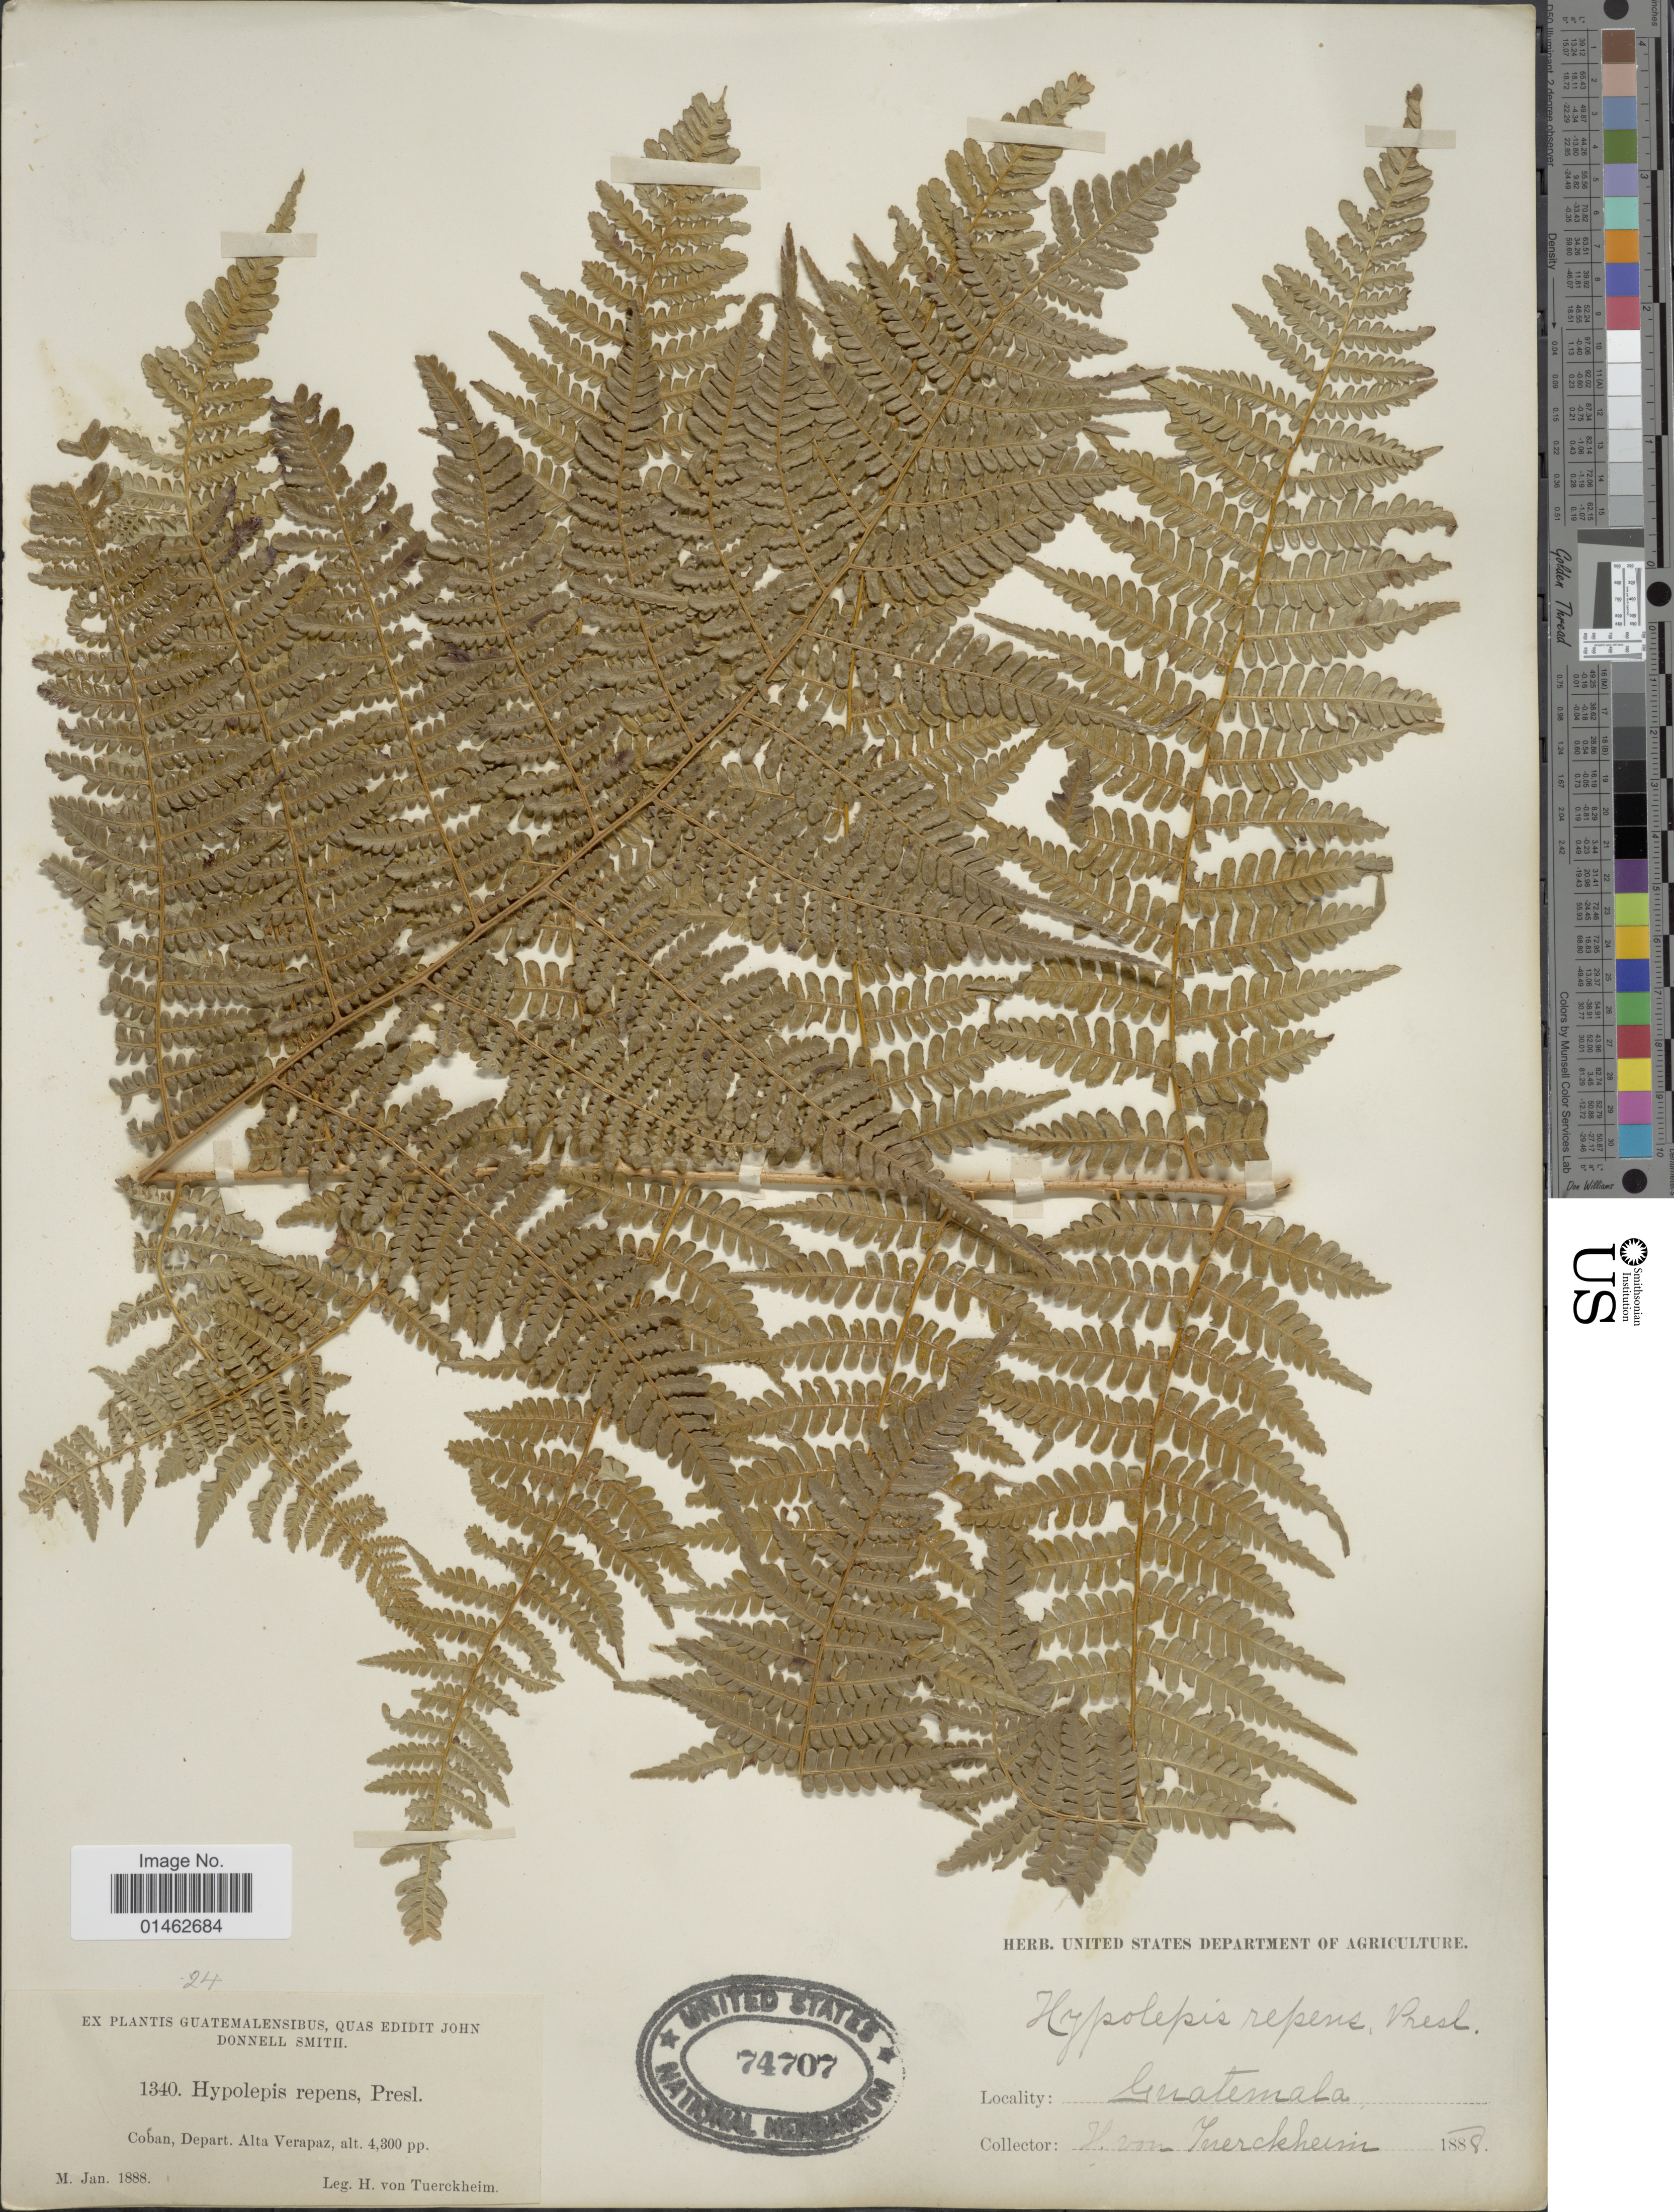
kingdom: Plantae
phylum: Tracheophyta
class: Polypodiopsida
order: Polypodiales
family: Dennstaedtiaceae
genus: Hypolepis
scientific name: Hypolepis repens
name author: (L.) C. Presl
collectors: H. von Türckheim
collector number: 1340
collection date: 1888-01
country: Guatemala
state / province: Alta Verapaz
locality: Coban, Depart Alta Verapaz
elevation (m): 1311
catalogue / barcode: US 74707